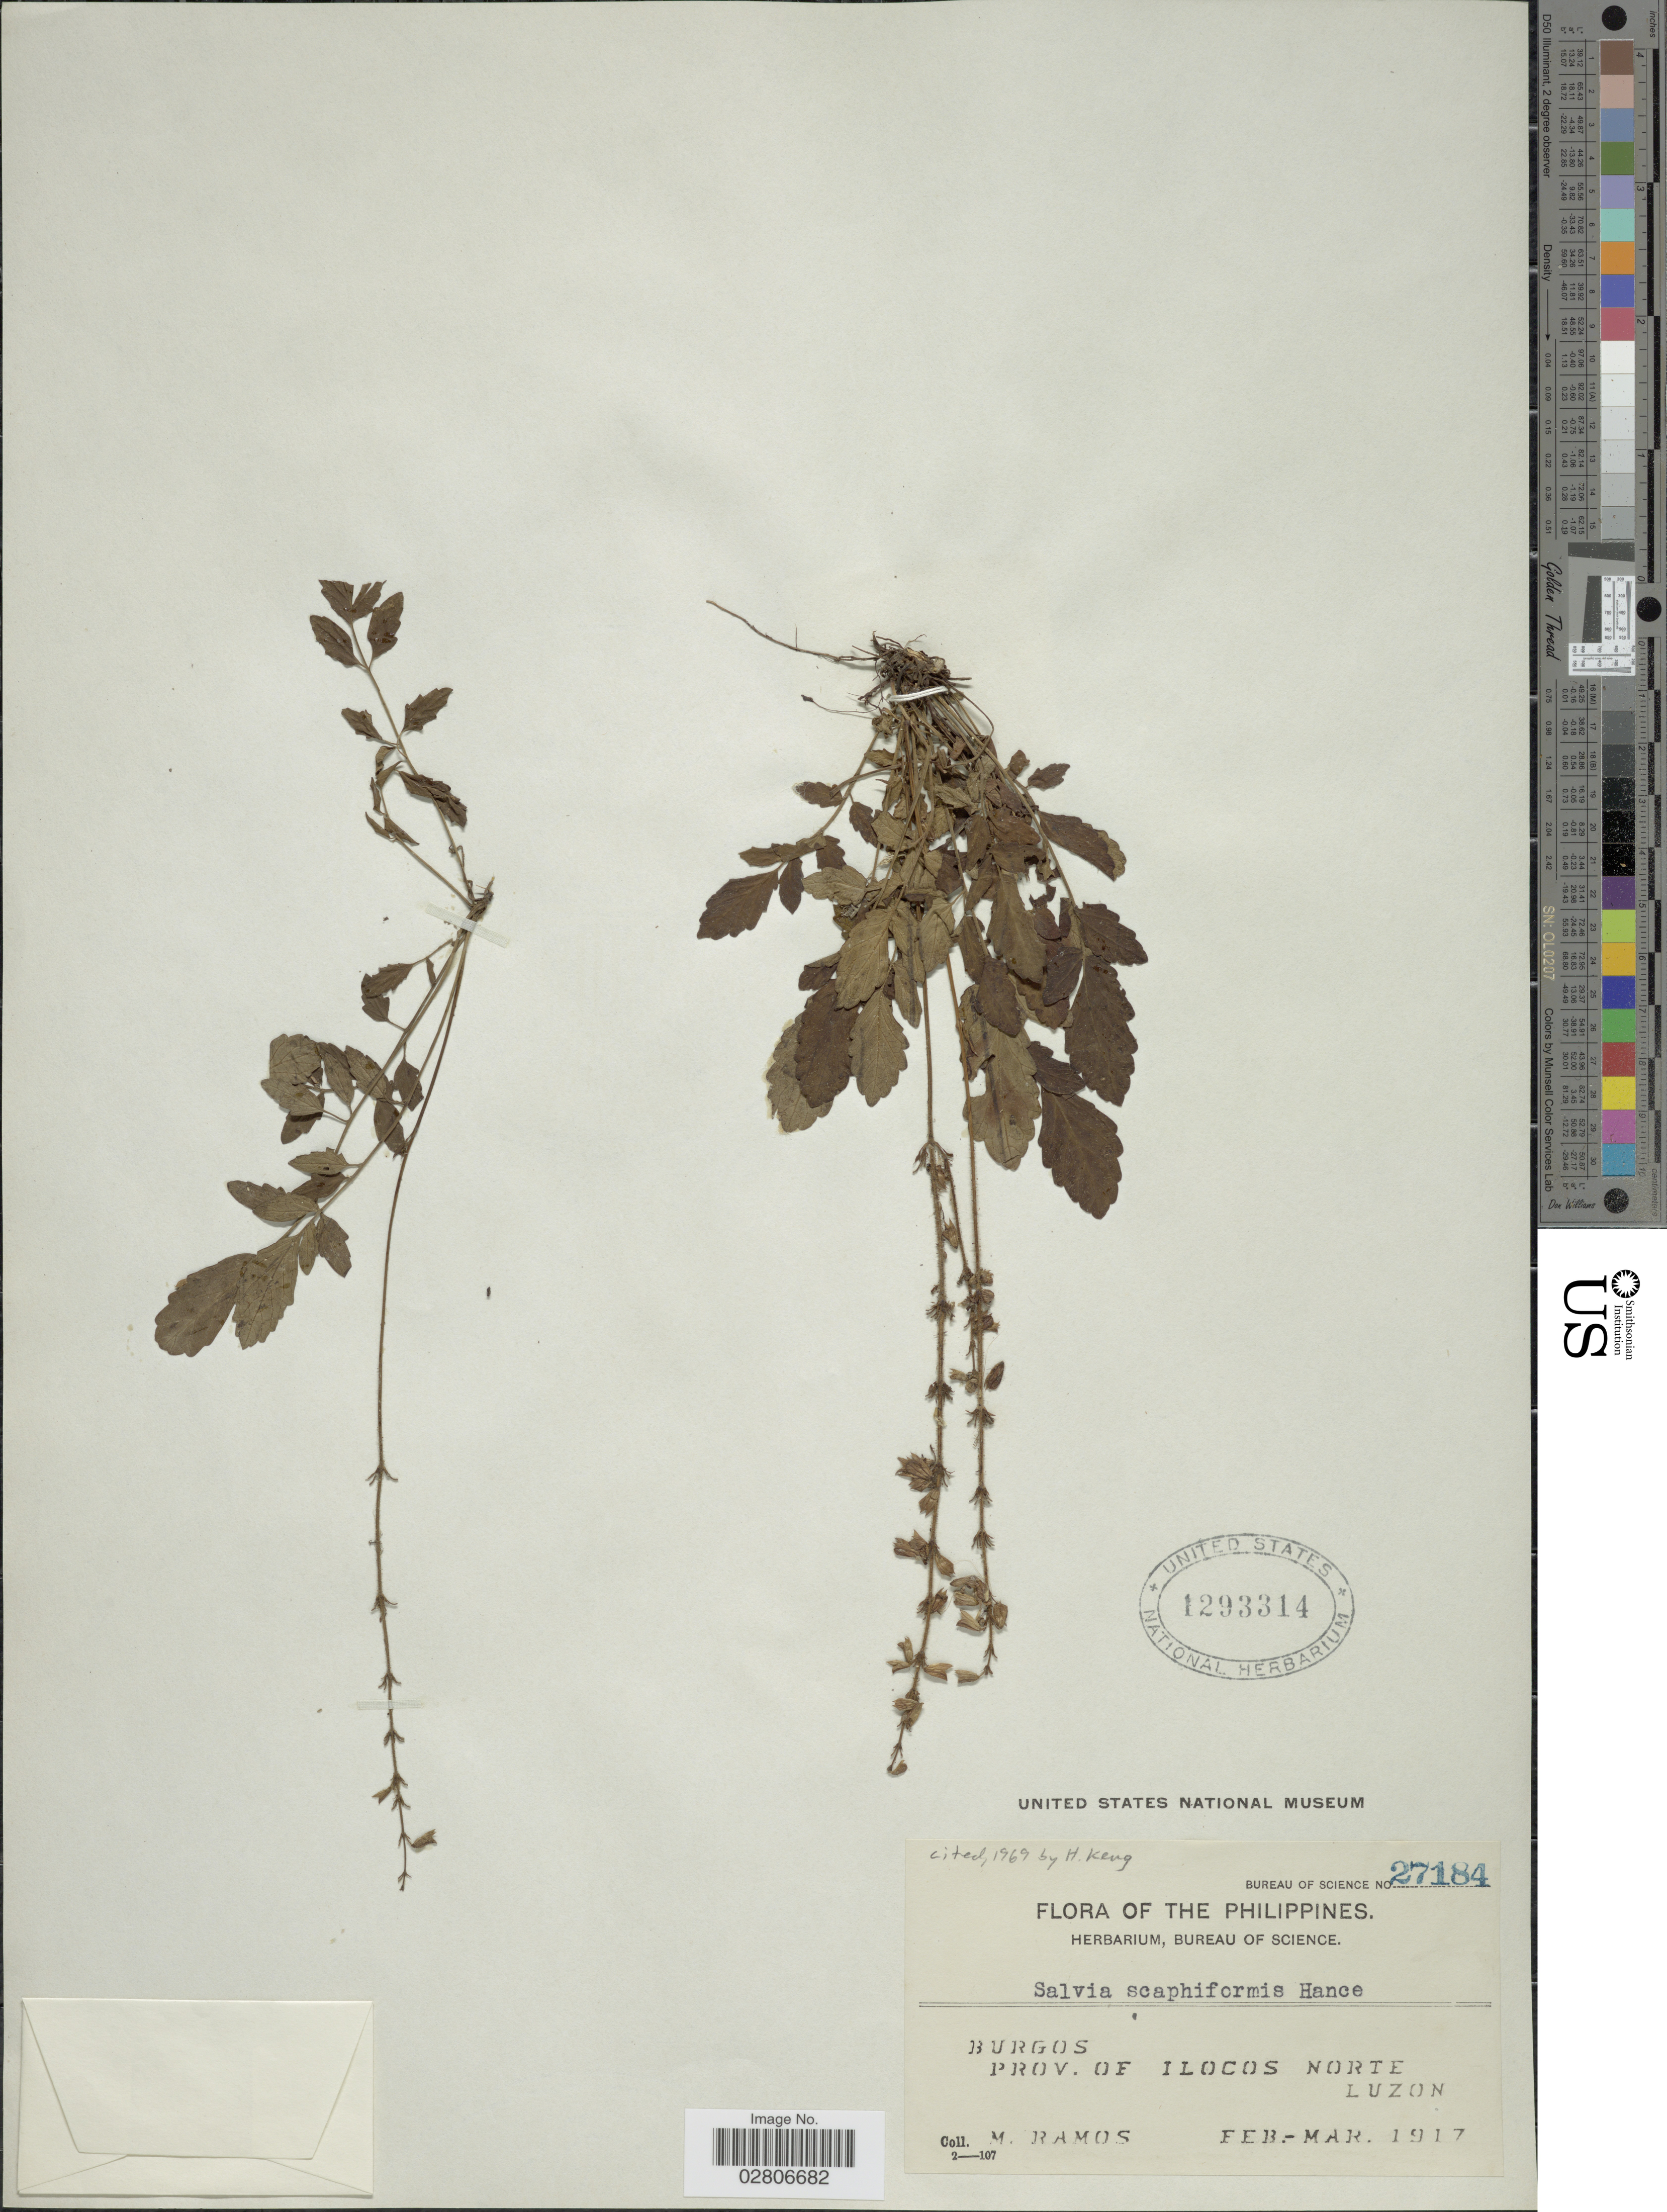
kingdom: Plantae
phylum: Tracheophyta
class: Magnoliopsida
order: Lamiales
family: Lamiaceae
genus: Salvia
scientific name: Salvia scapiformis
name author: Hance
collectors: M. Ramos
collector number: Bureau of Science 27184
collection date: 1917-02/1917-03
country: Philippines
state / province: Ilocos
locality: Burgos, Prov. of Ilocos Norte, Luzon.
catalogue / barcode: US 1293314